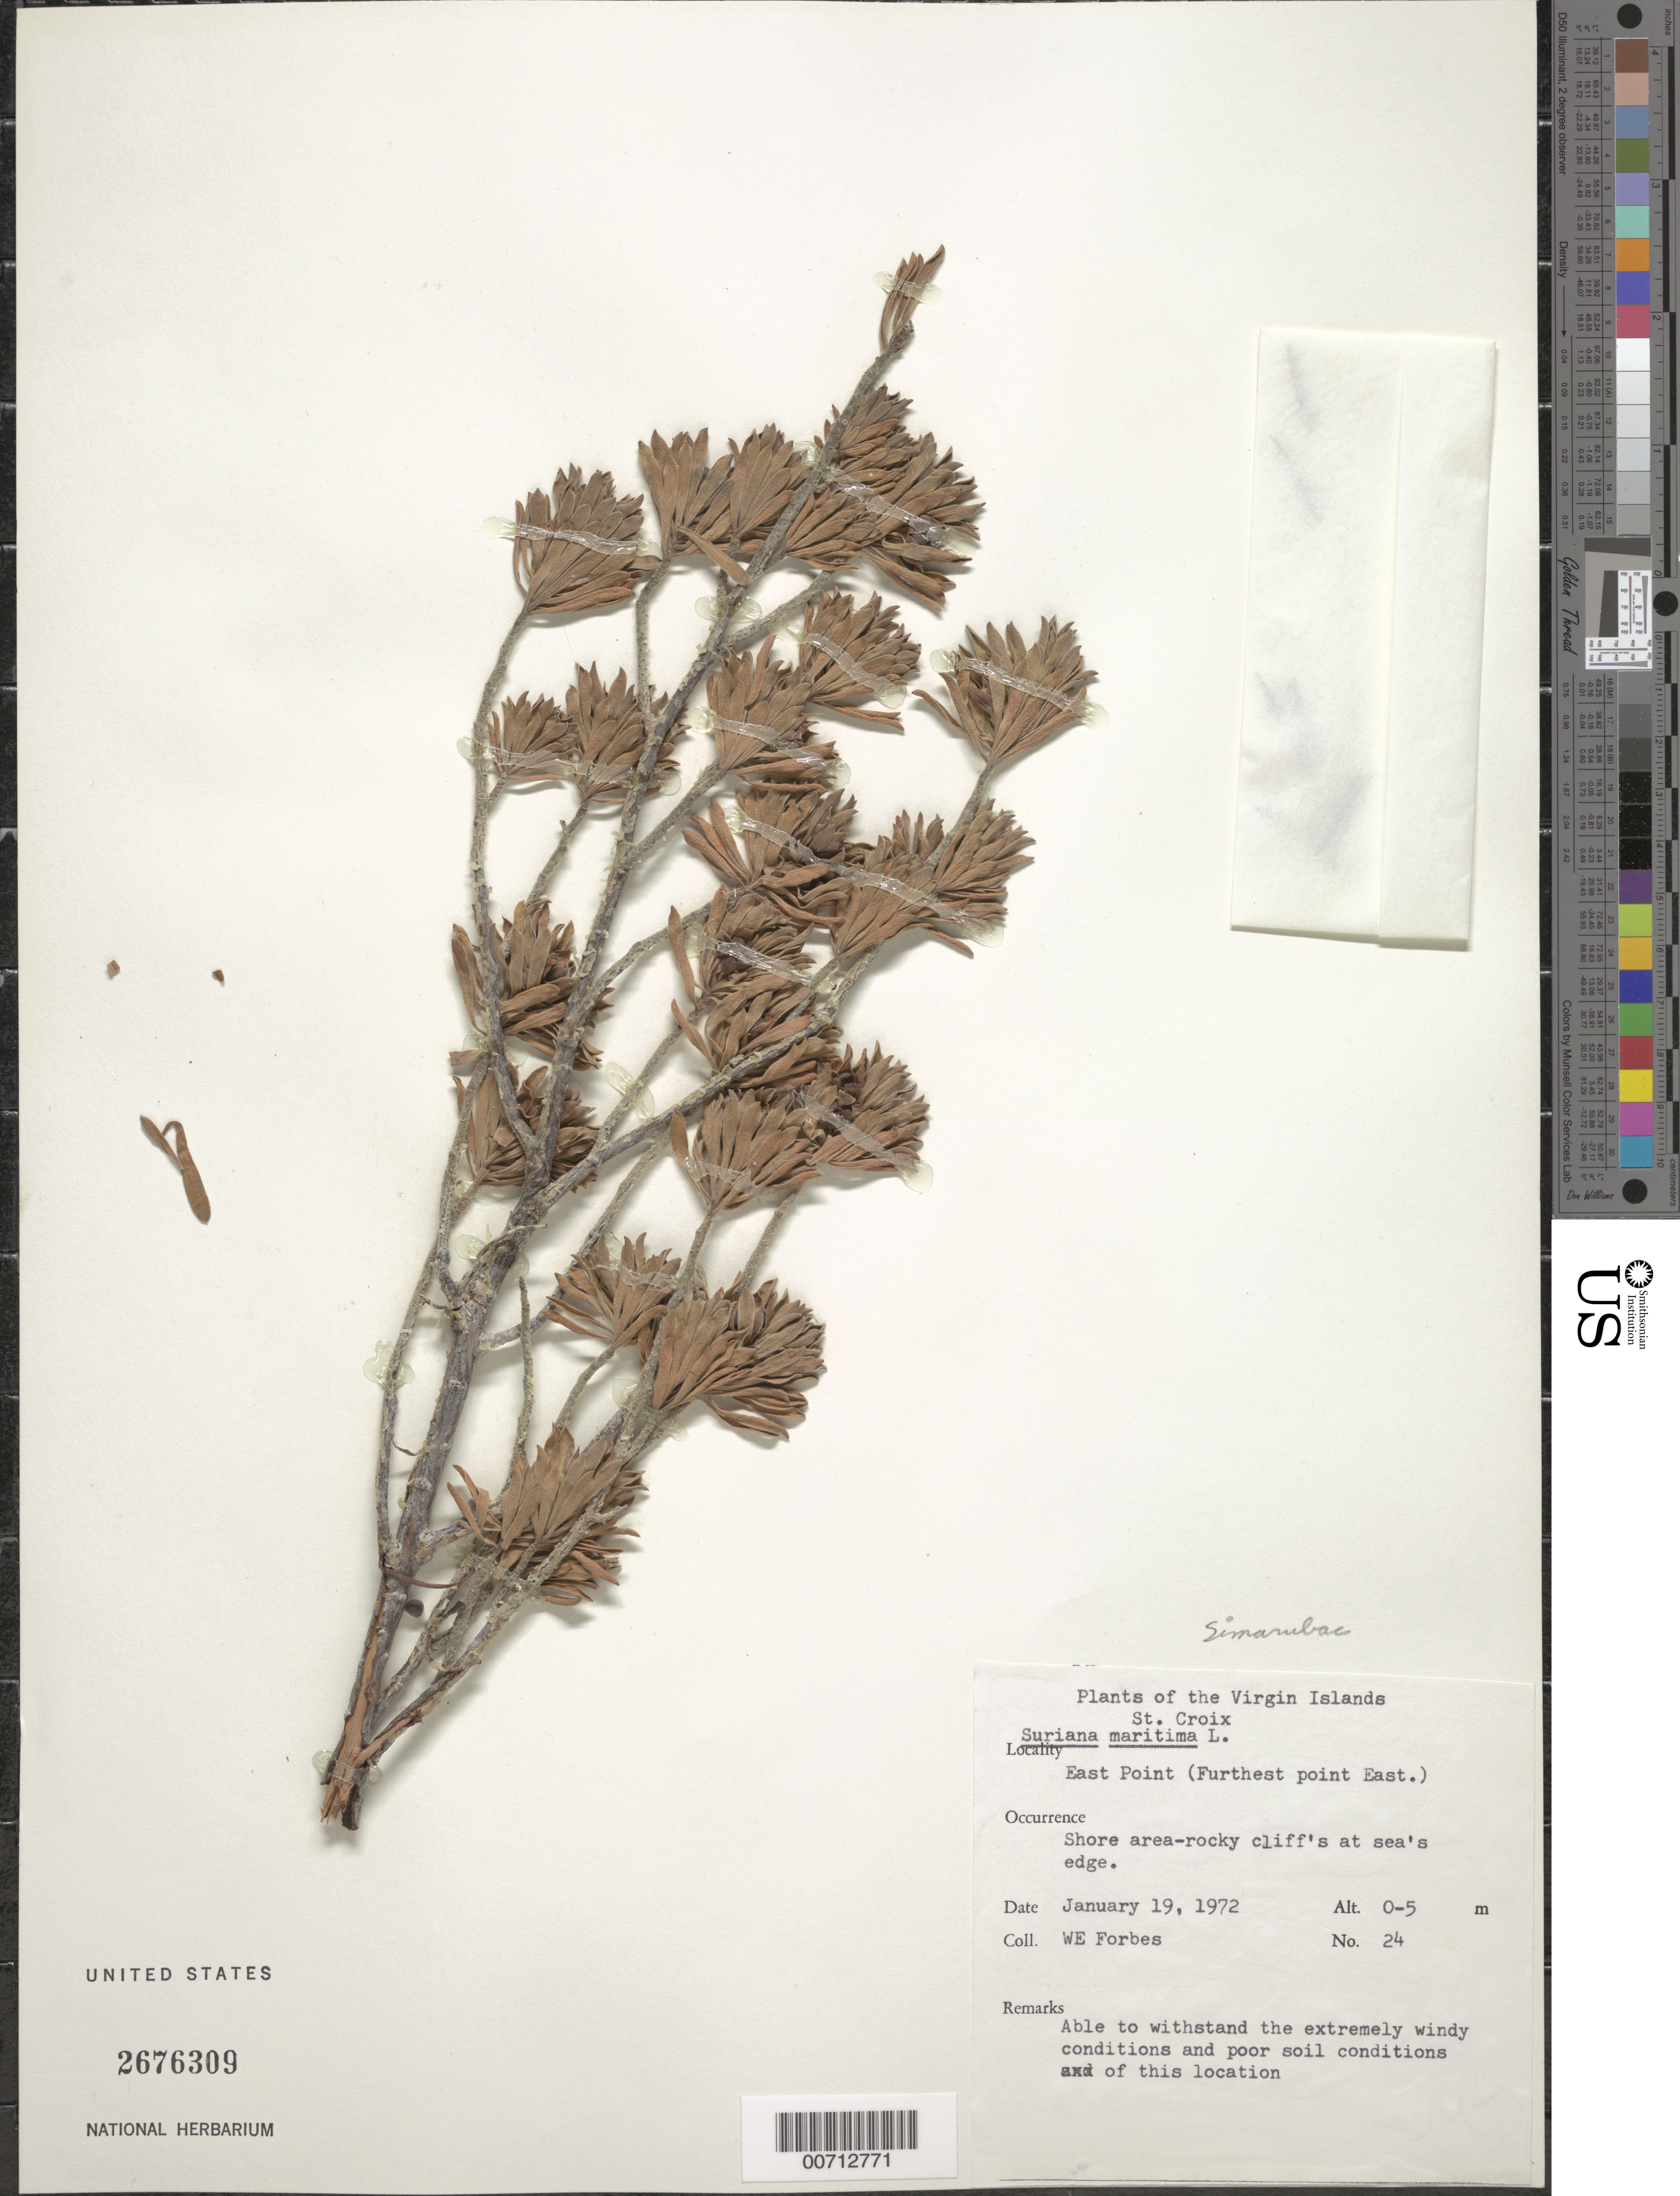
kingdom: Plantae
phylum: Tracheophyta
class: Magnoliopsida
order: Fabales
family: Surianaceae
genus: Suriana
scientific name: Suriana maritima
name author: L.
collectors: W. E. Forbes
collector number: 24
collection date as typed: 19 Jan 1972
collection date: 1972-01-19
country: U.S. Virgin Islands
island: St. Croix Island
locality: East Point (Furthest Point East)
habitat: Shore area-rocky cliff's at sea's edge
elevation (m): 0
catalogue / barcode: US 2676309